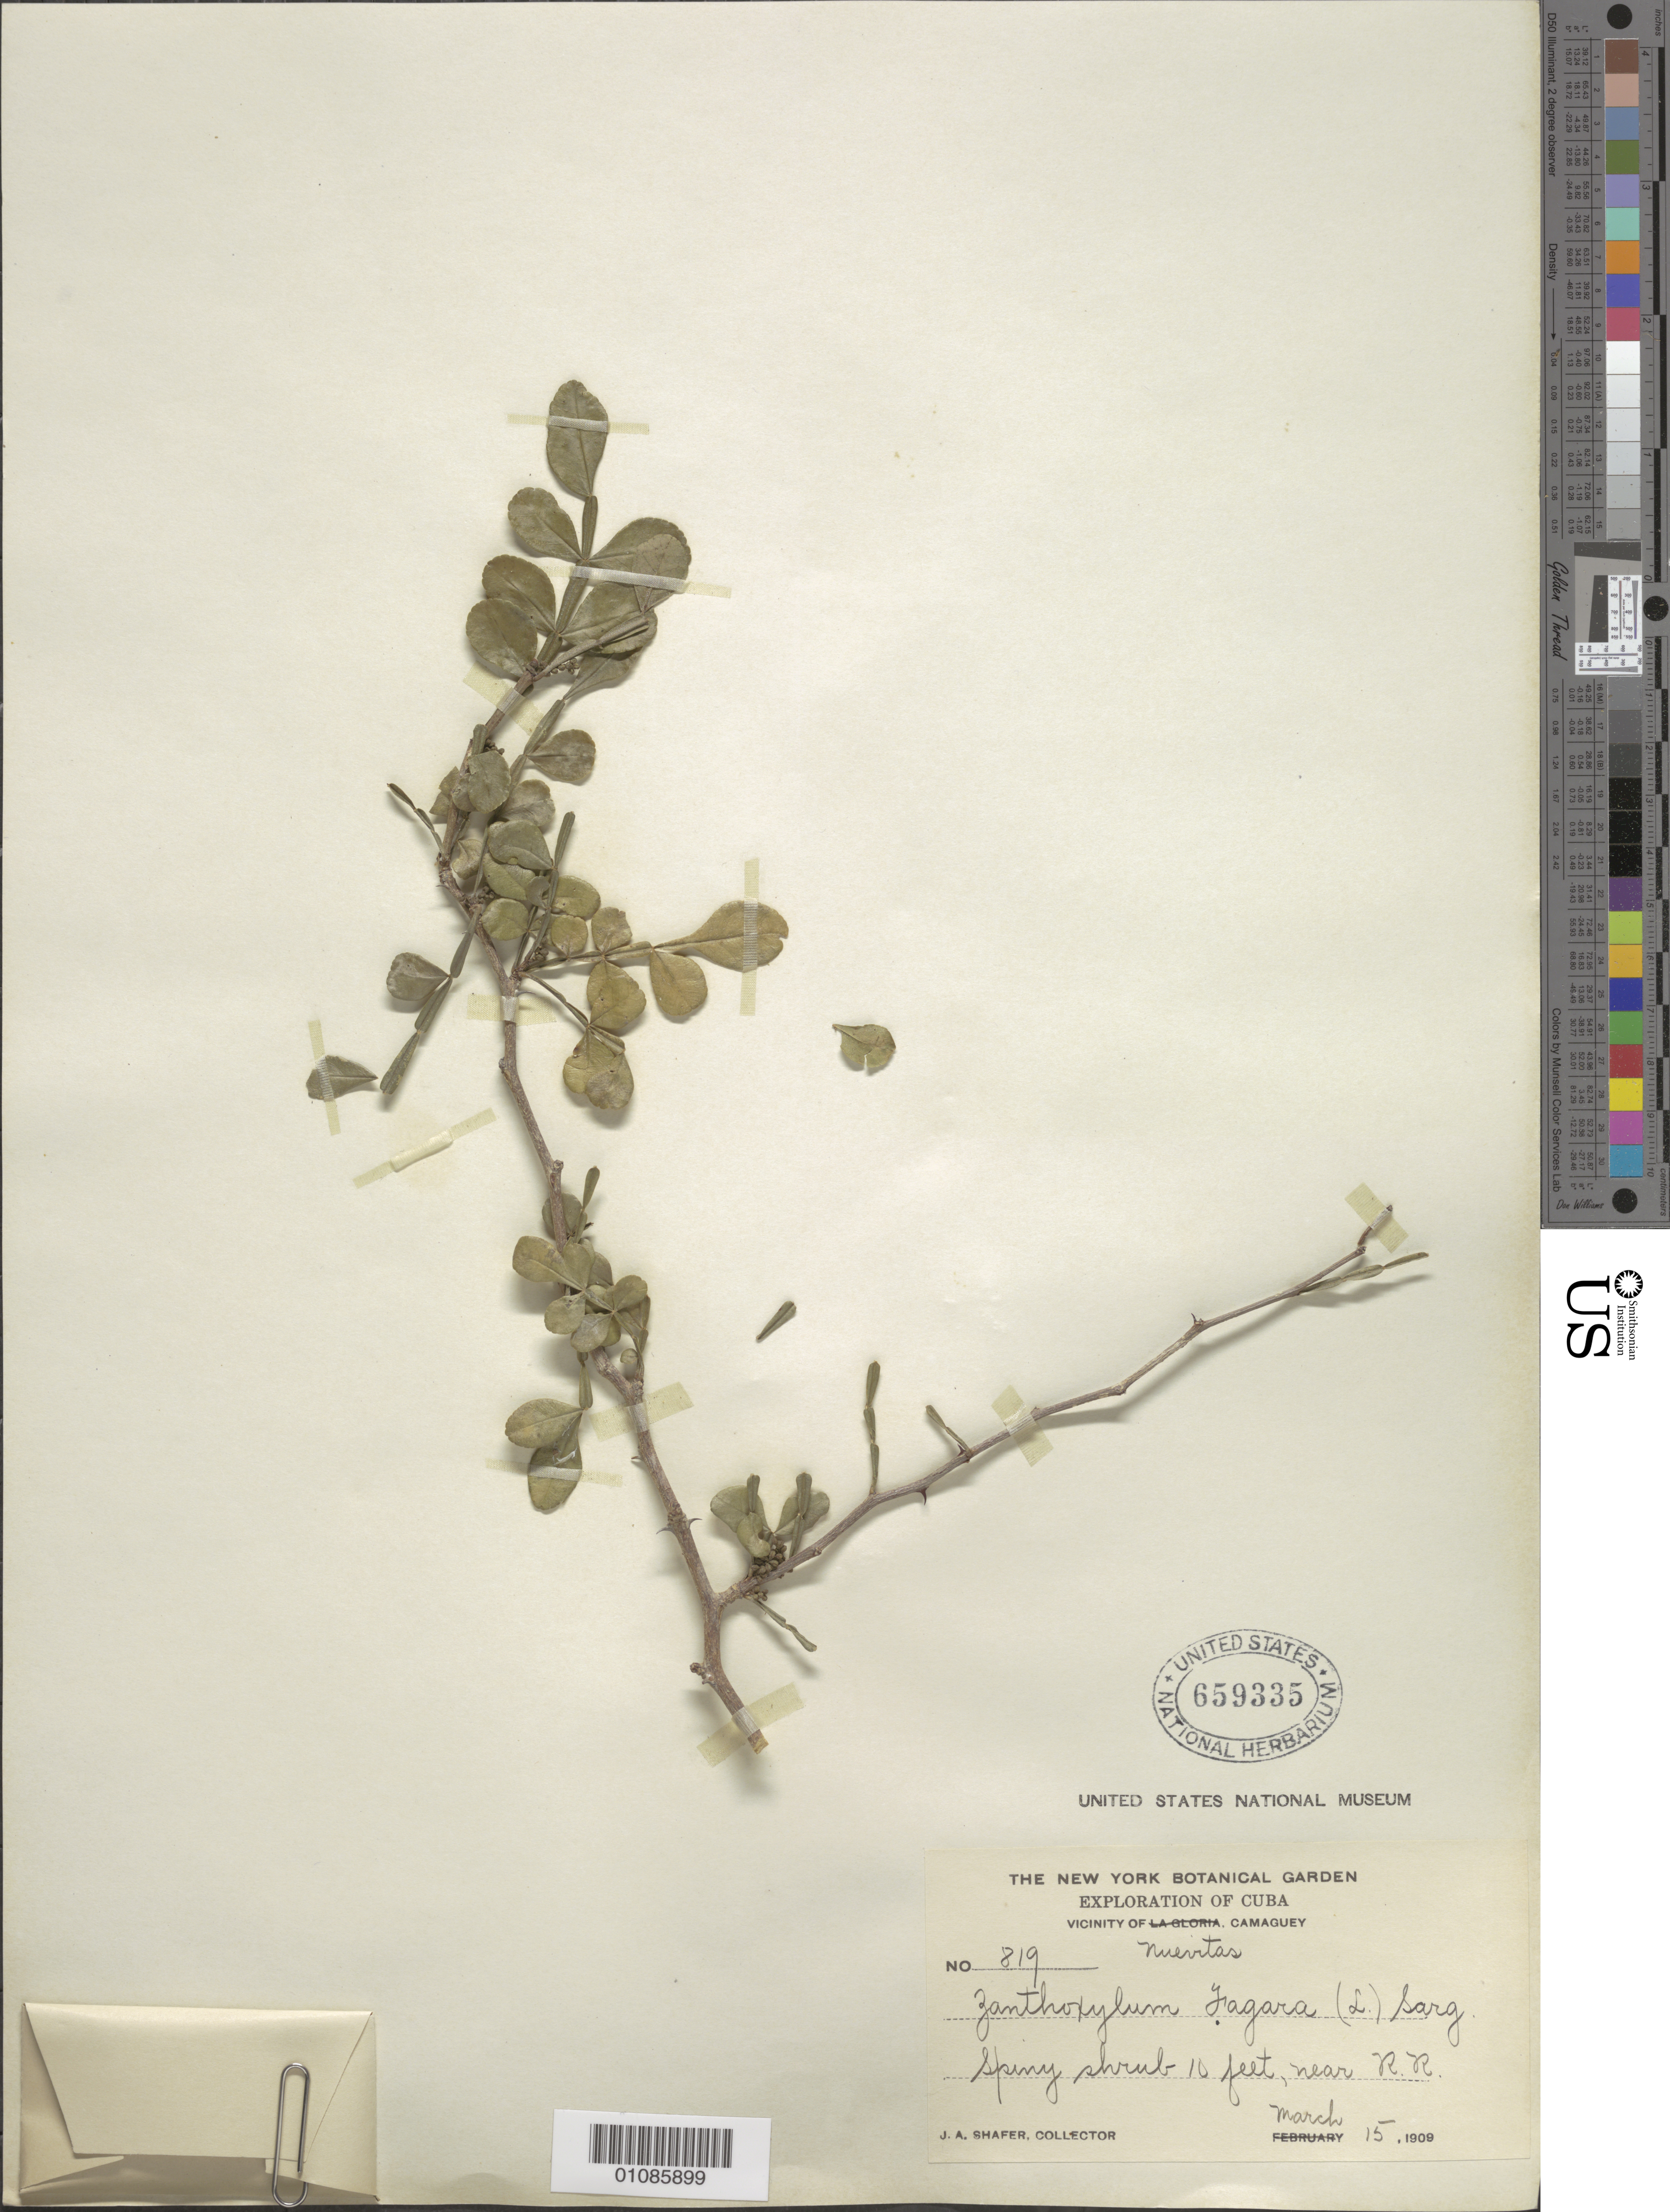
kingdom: Plantae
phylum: Tracheophyta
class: Magnoliopsida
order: Sapindales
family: Rutaceae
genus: Zanthoxylum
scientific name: Zanthoxylum fagara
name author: (L.) Sarg.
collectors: J. A. Shafer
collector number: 819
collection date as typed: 15 Mar 1909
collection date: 1909-03-15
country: Cuba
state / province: Camagüey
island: Cuba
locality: Camagüey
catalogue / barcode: US 659335